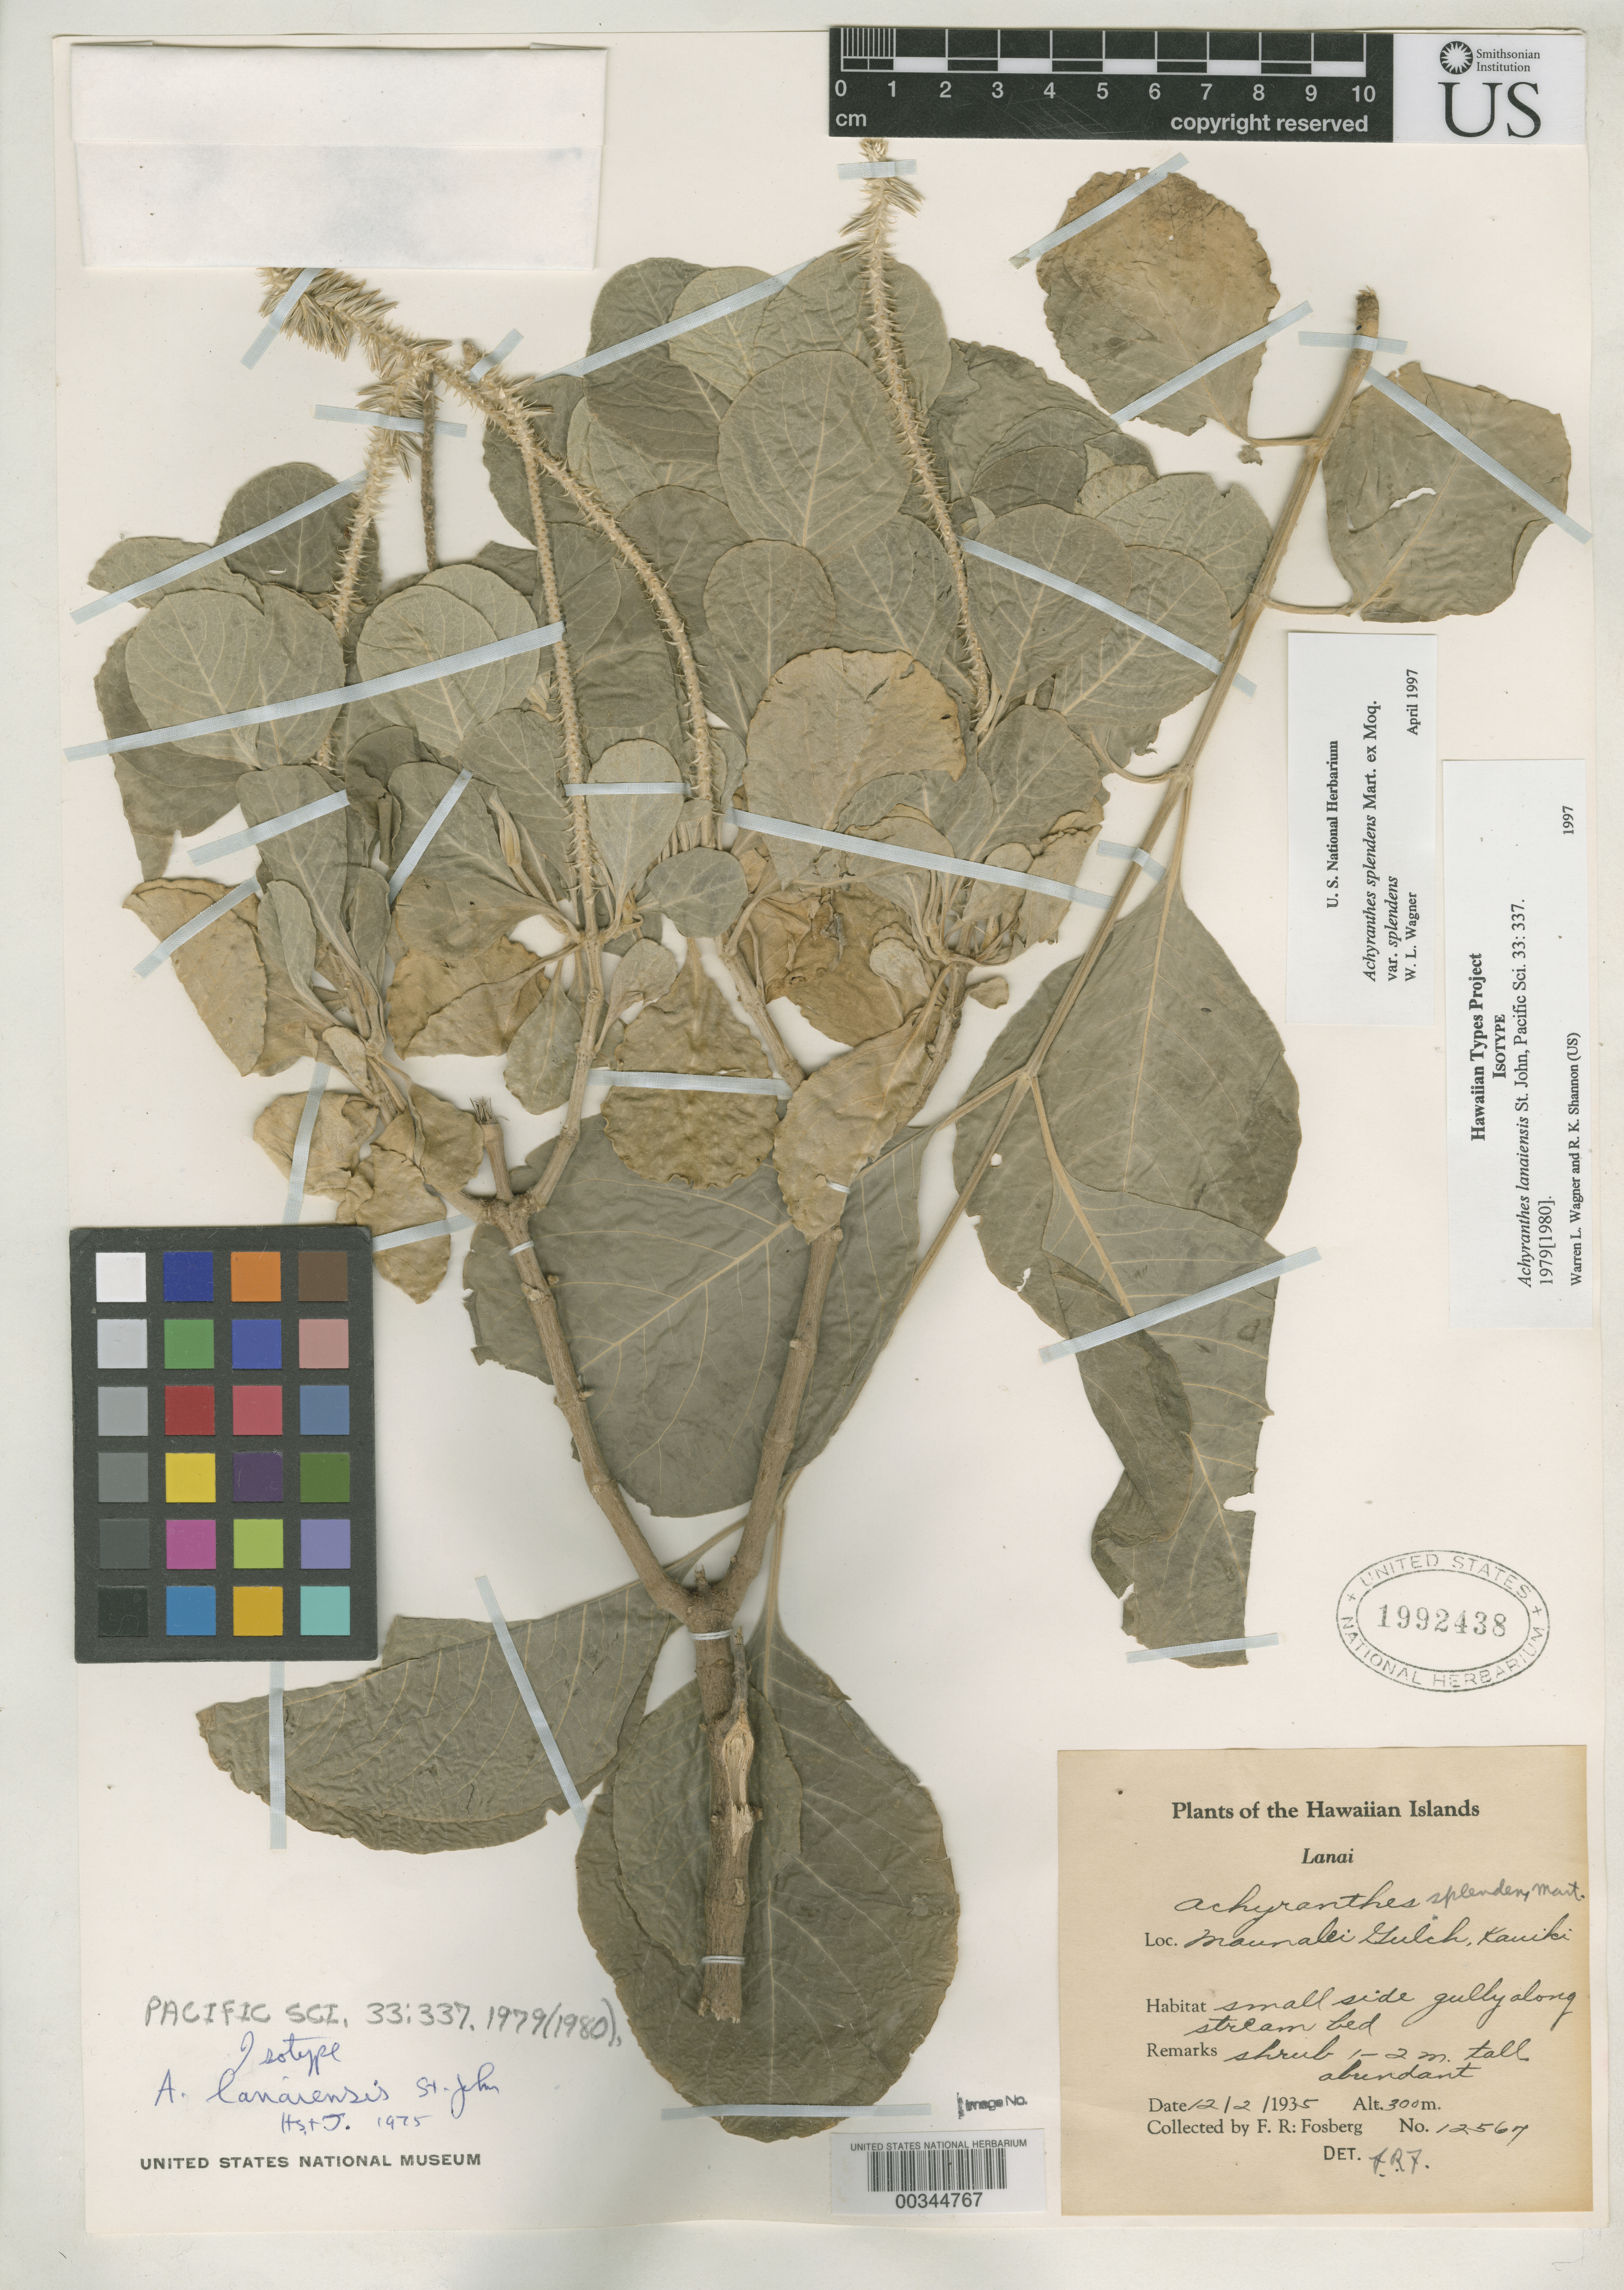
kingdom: Plantae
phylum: Tracheophyta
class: Magnoliopsida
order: Caryophyllales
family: Amaranthaceae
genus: Achyranthes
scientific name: Achyranthes lanaiensis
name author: H. St. John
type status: Isotype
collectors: F. R. Fosberg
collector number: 12567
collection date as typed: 12 Feb 1935 or 02 Dec 1935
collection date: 1935-02-12 or 1935-12-02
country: United States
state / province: Hawaii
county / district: Maui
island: Lana'i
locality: Maunalei gulch, Kauiki.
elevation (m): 300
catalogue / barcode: US 1992438